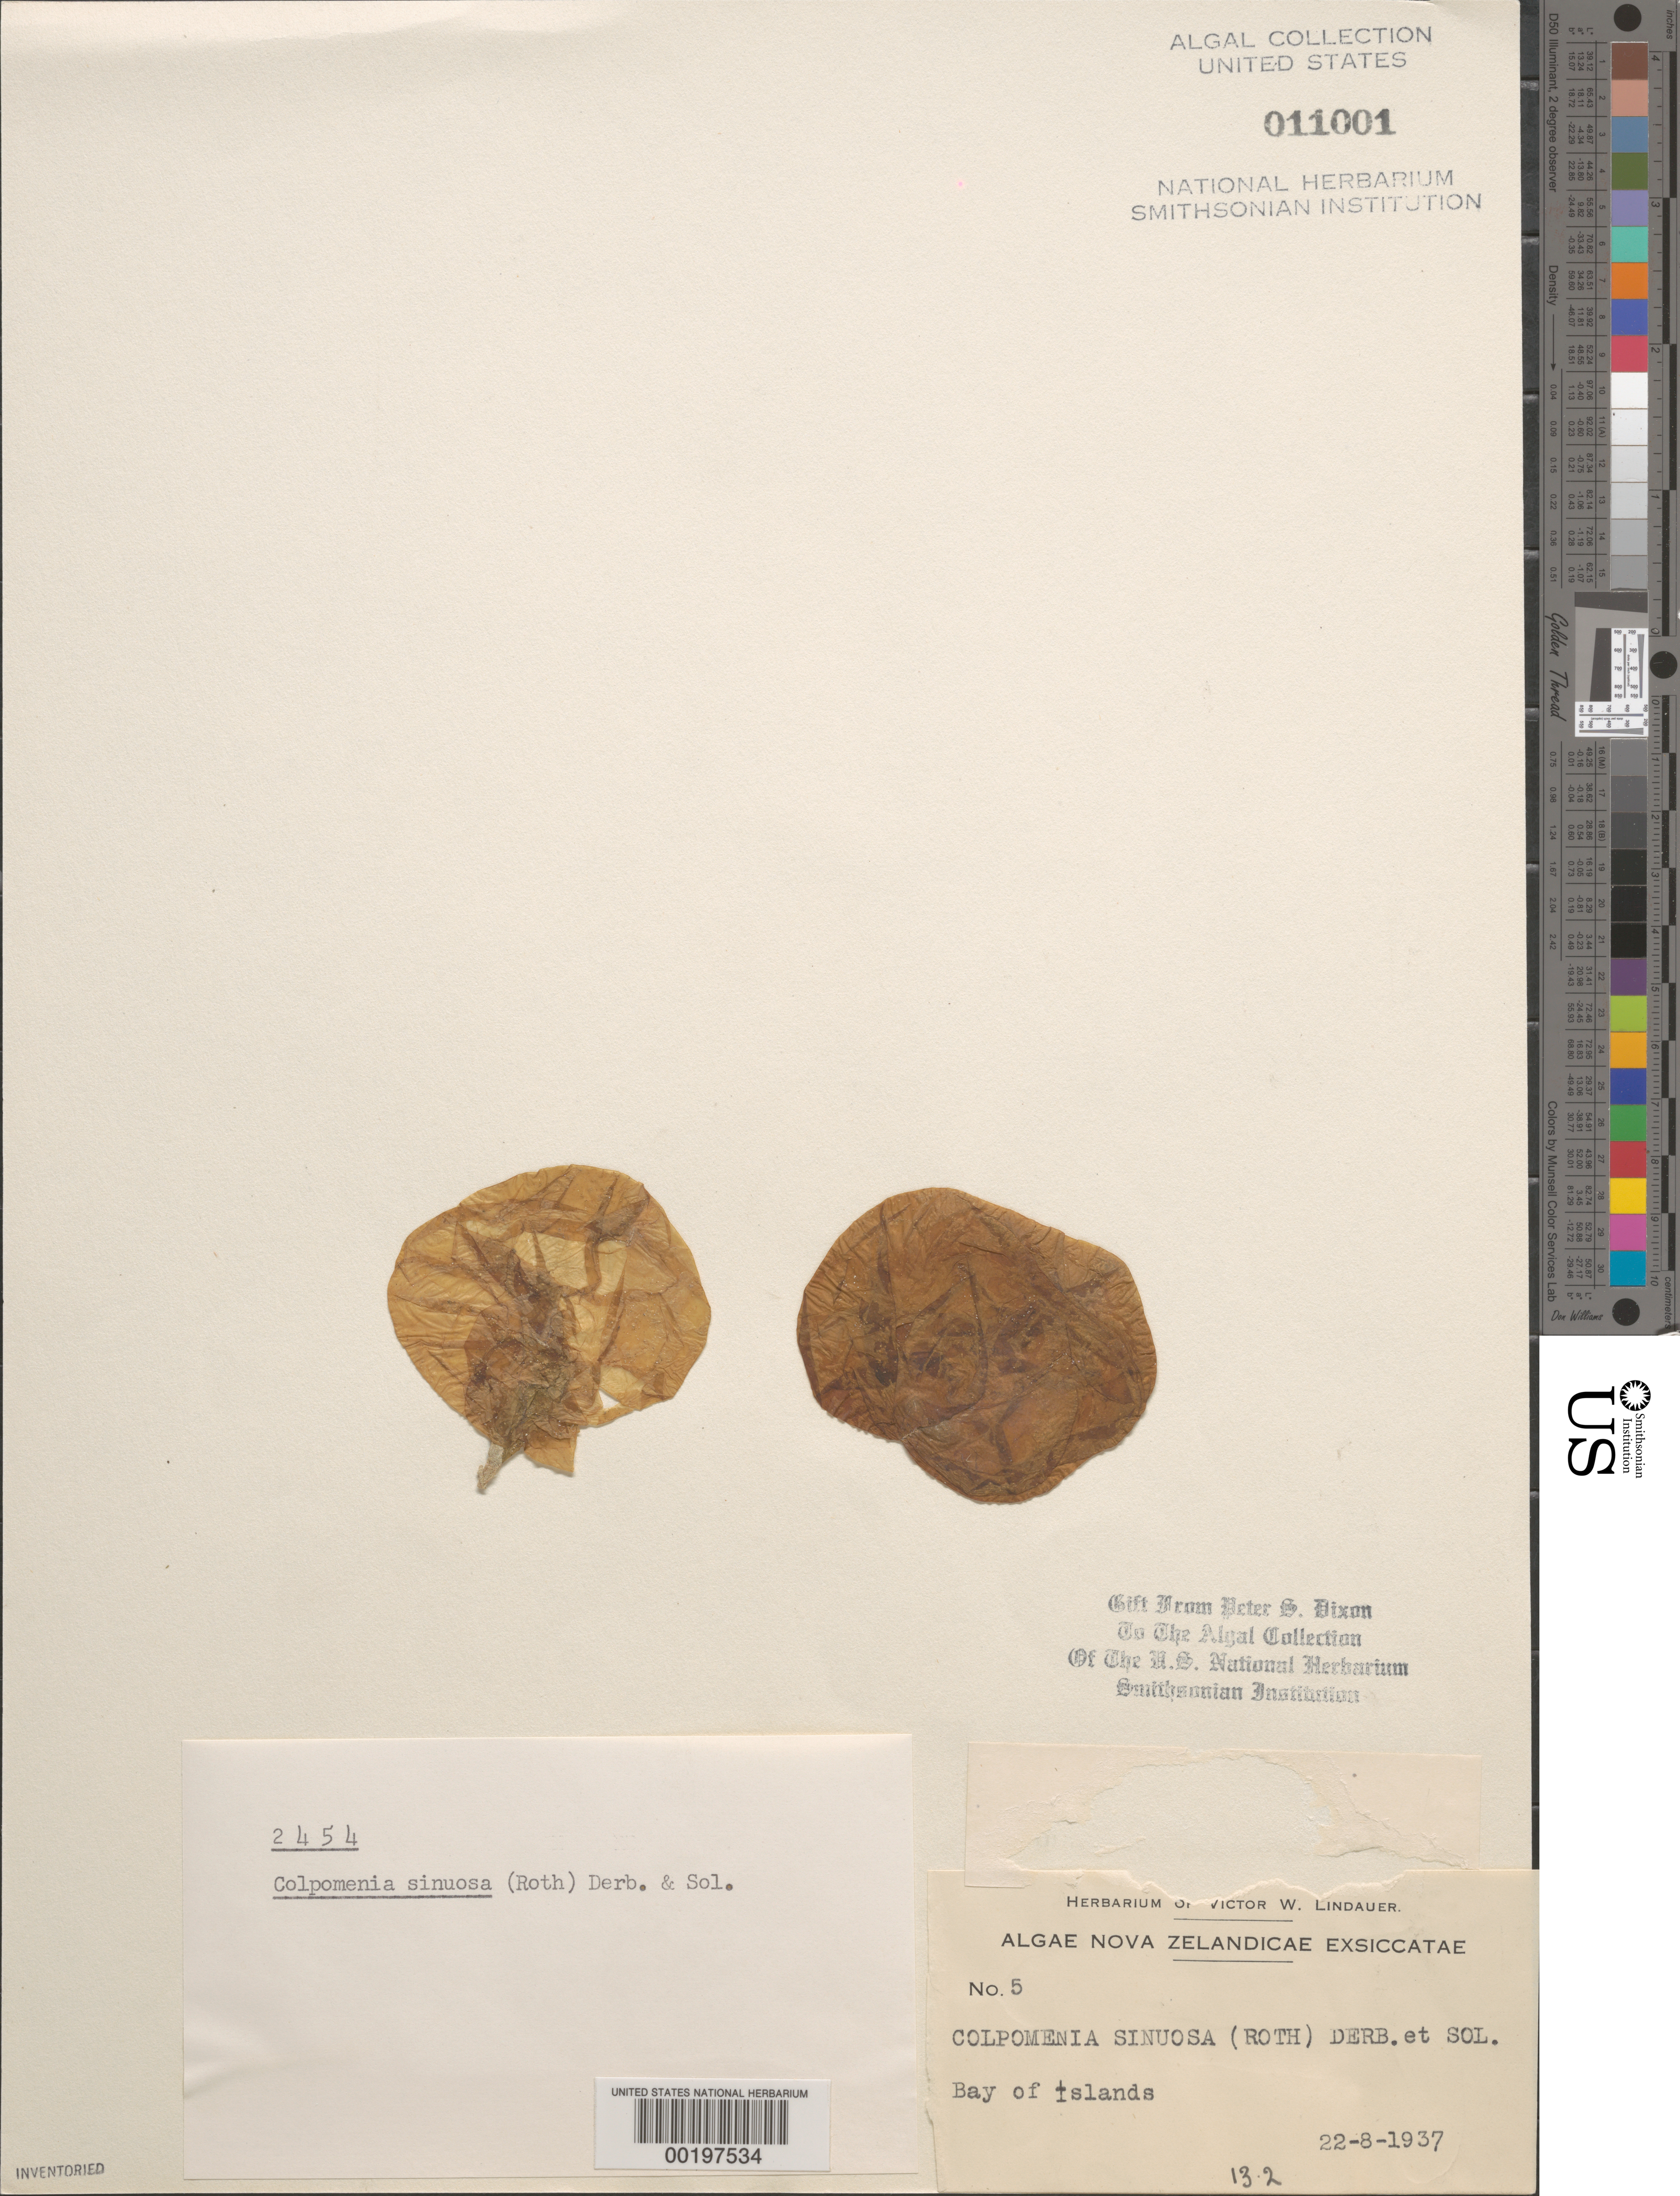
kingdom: Chromista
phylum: Ochrophyta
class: Phaeophyceae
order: Scytosiphonales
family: Scytosiphonaceae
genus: Colpomenia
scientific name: Colpomenia sinuosa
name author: (K. Mert. ex Roth) Derbes & Solier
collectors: V. Lindauer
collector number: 5 & PSD 2454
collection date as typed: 22 Aug 1937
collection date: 1937-08-22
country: New Zealand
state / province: Northland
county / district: Far North District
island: North Island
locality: Bay of Islands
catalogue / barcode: US 11001